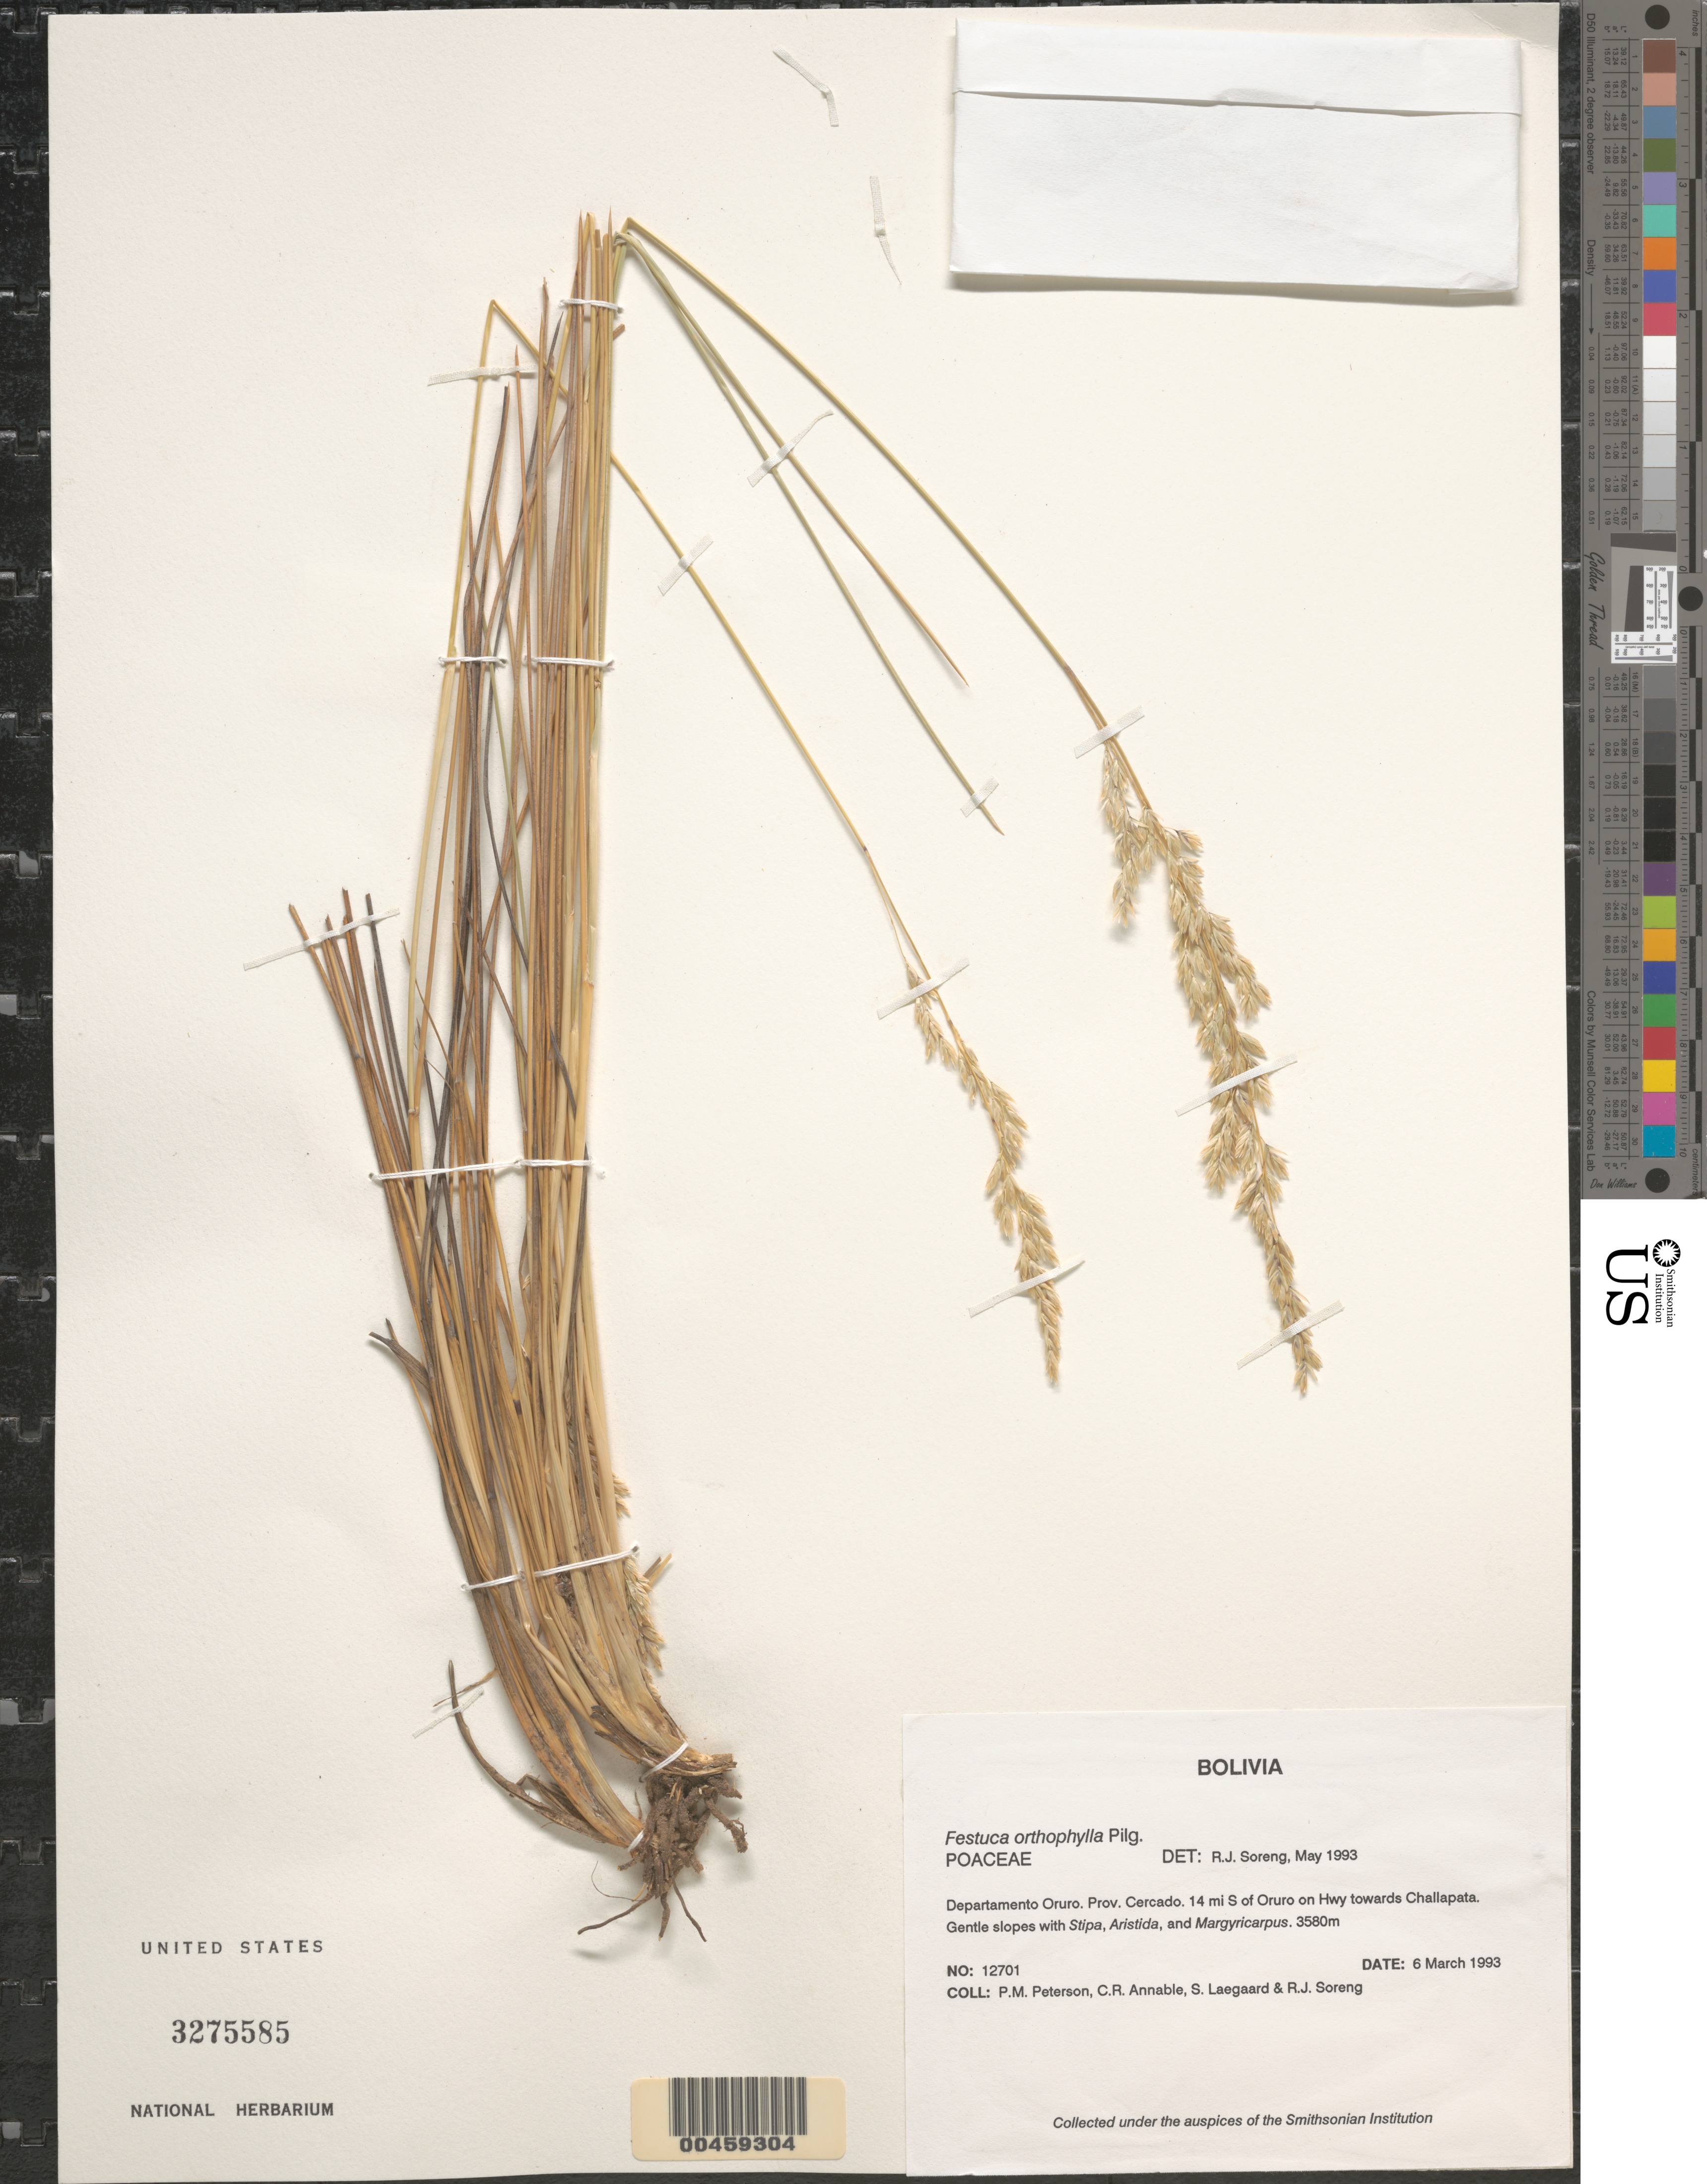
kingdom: Plantae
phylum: Tracheophyta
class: Liliopsida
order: Poales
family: Poaceae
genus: Festuca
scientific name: Festuca orthophylla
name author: Pilg.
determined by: Soreng, Robert J., Research Associate (BOT), Smithsonian Institution - National Museum of Natural History (UNITED STATES)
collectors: P. M. Peterson, C. R. Annable, S. Lægaard & R. J. Soreng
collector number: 12701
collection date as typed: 06 Mar 1993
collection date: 1993-03-06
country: Bolivia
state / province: Oruro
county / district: Cercado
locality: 14 mi S of Oruro on Hwy towards Challapata.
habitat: Gentle slopes with Stipa, Aristida, and Margyricarpus.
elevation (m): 3580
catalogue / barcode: US 3275585